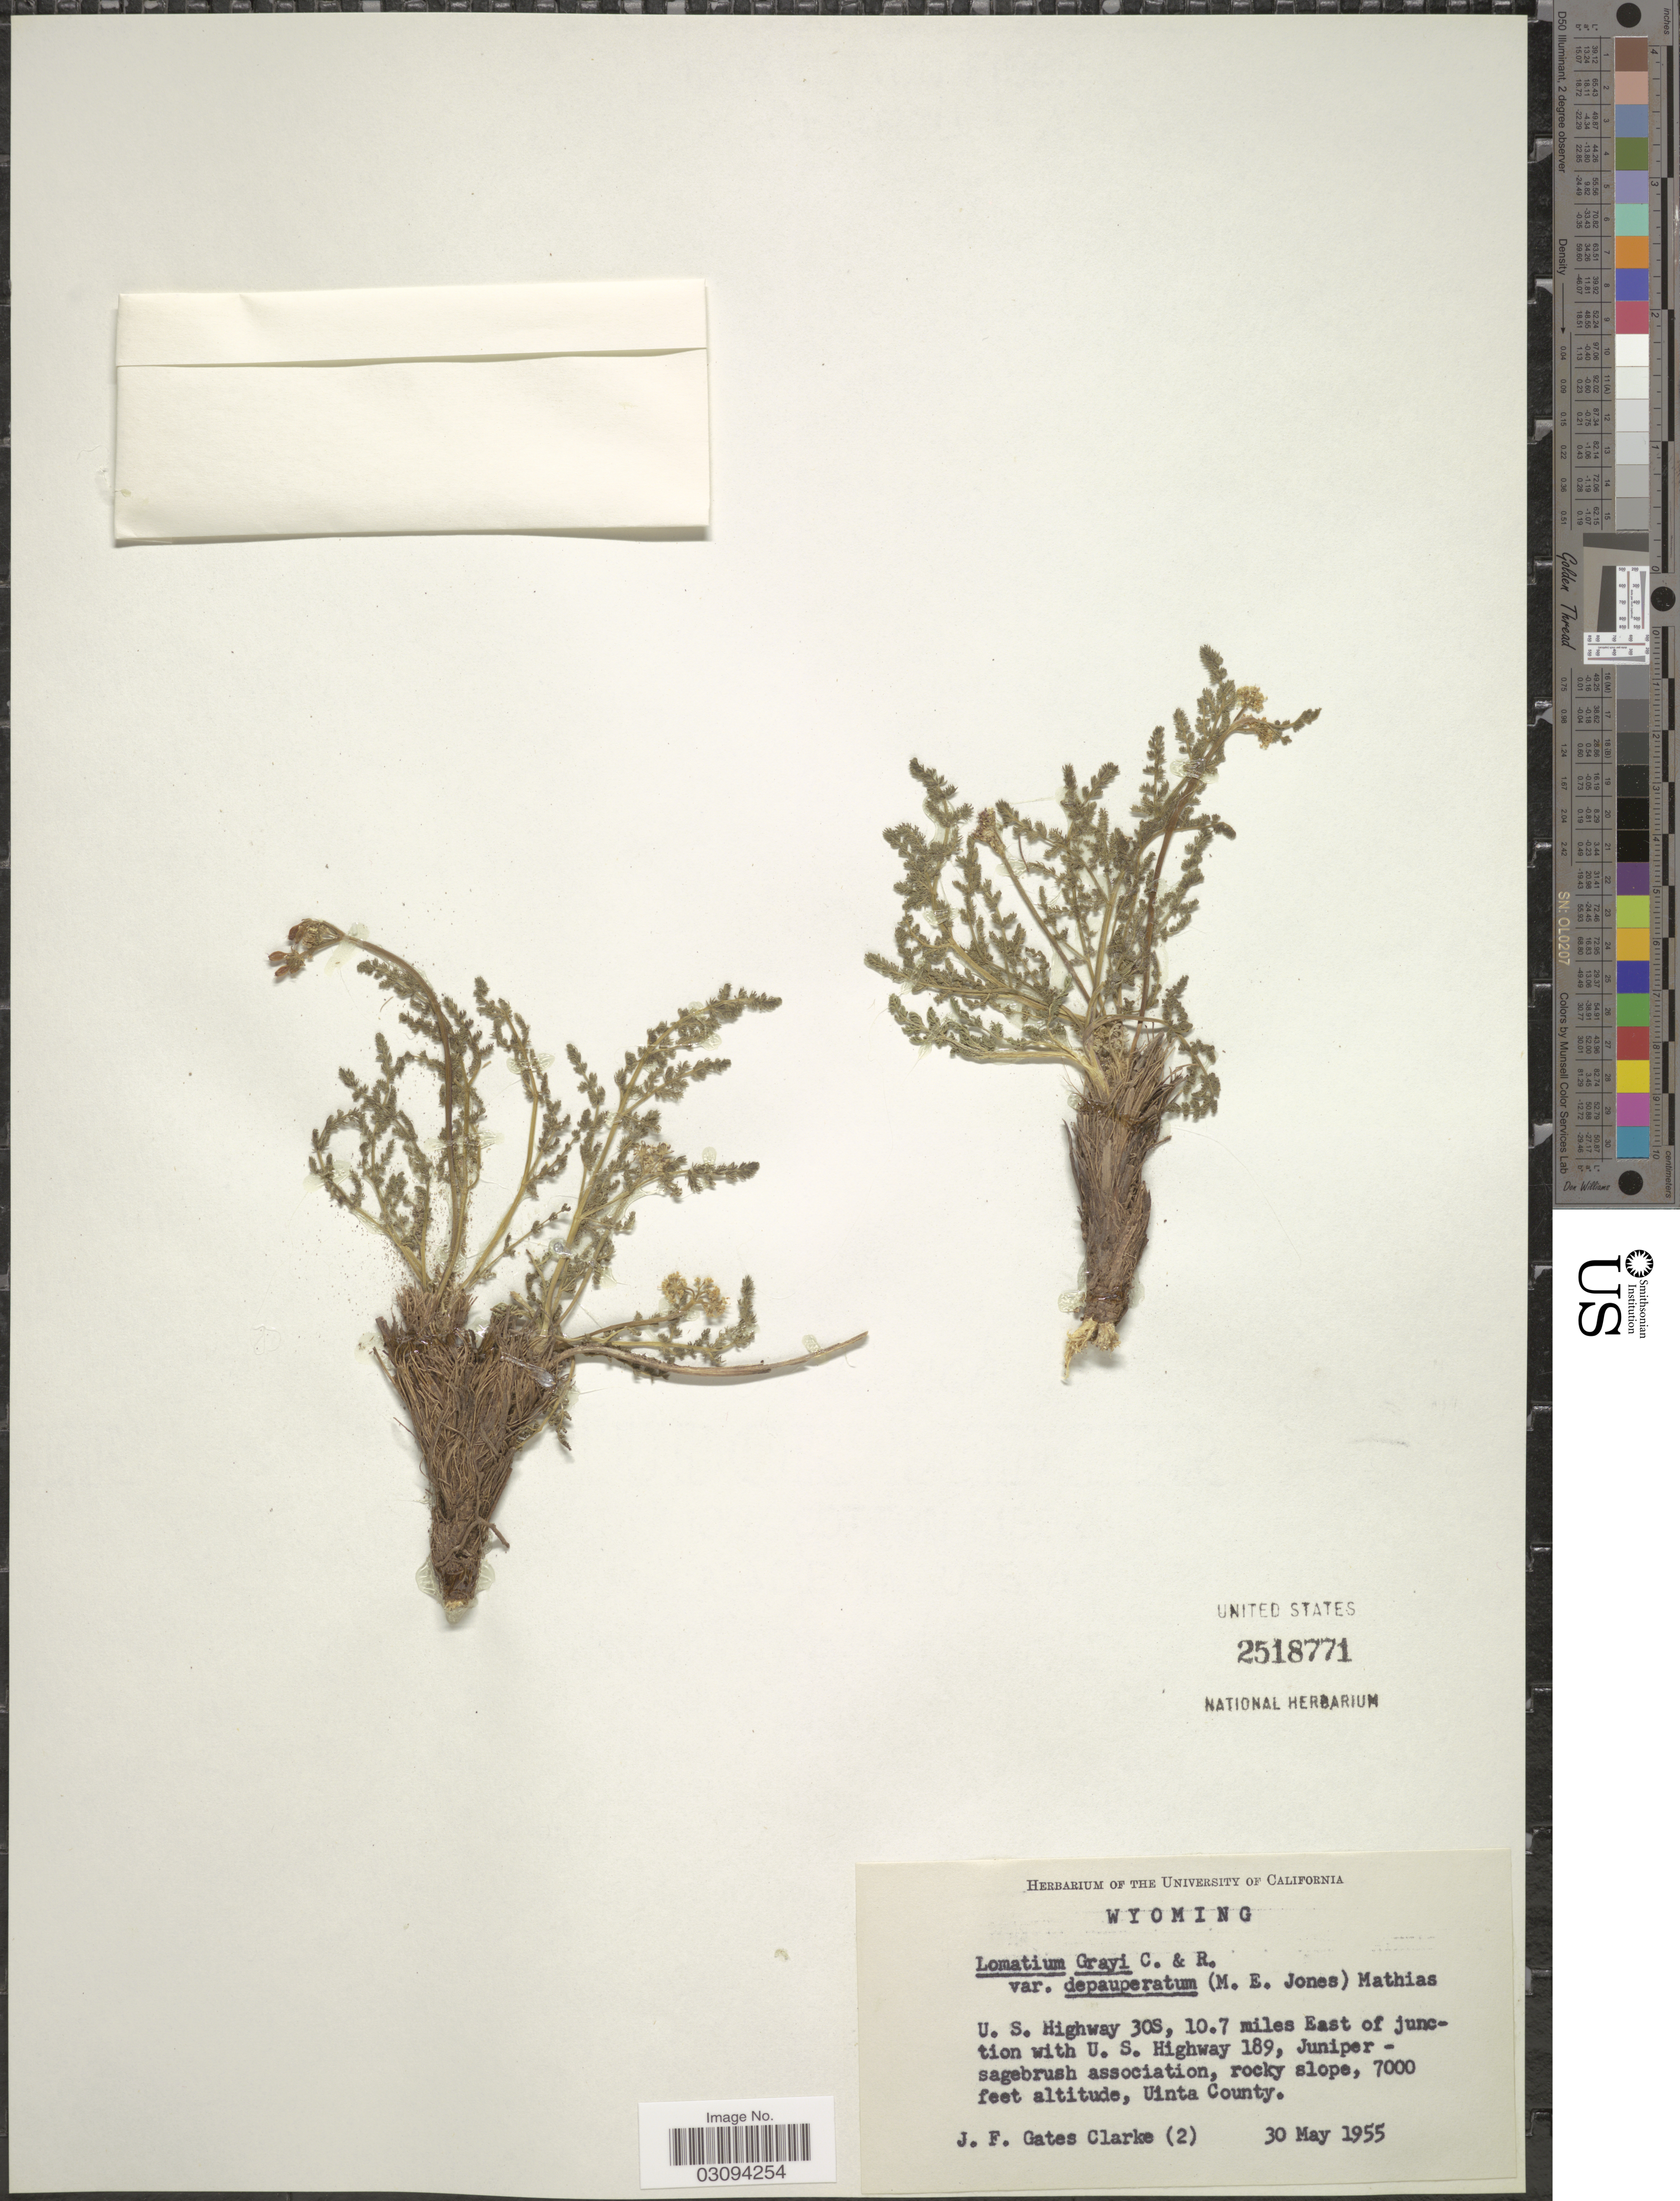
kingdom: Plantae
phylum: Tracheophyta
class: Magnoliopsida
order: Apiales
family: Apiaceae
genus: Lomatium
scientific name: Lomatium grayi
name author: (J.M. Coult. & Rose) J.M. Coult. & Rose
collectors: J. F. Gates-Clarke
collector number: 2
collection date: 1955-05-30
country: United States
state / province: Wyoming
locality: U. S. Highway 30S, 10.7 miles East of junction with U. S. Highway 189, Uinta County.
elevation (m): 2134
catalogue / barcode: US 2518771